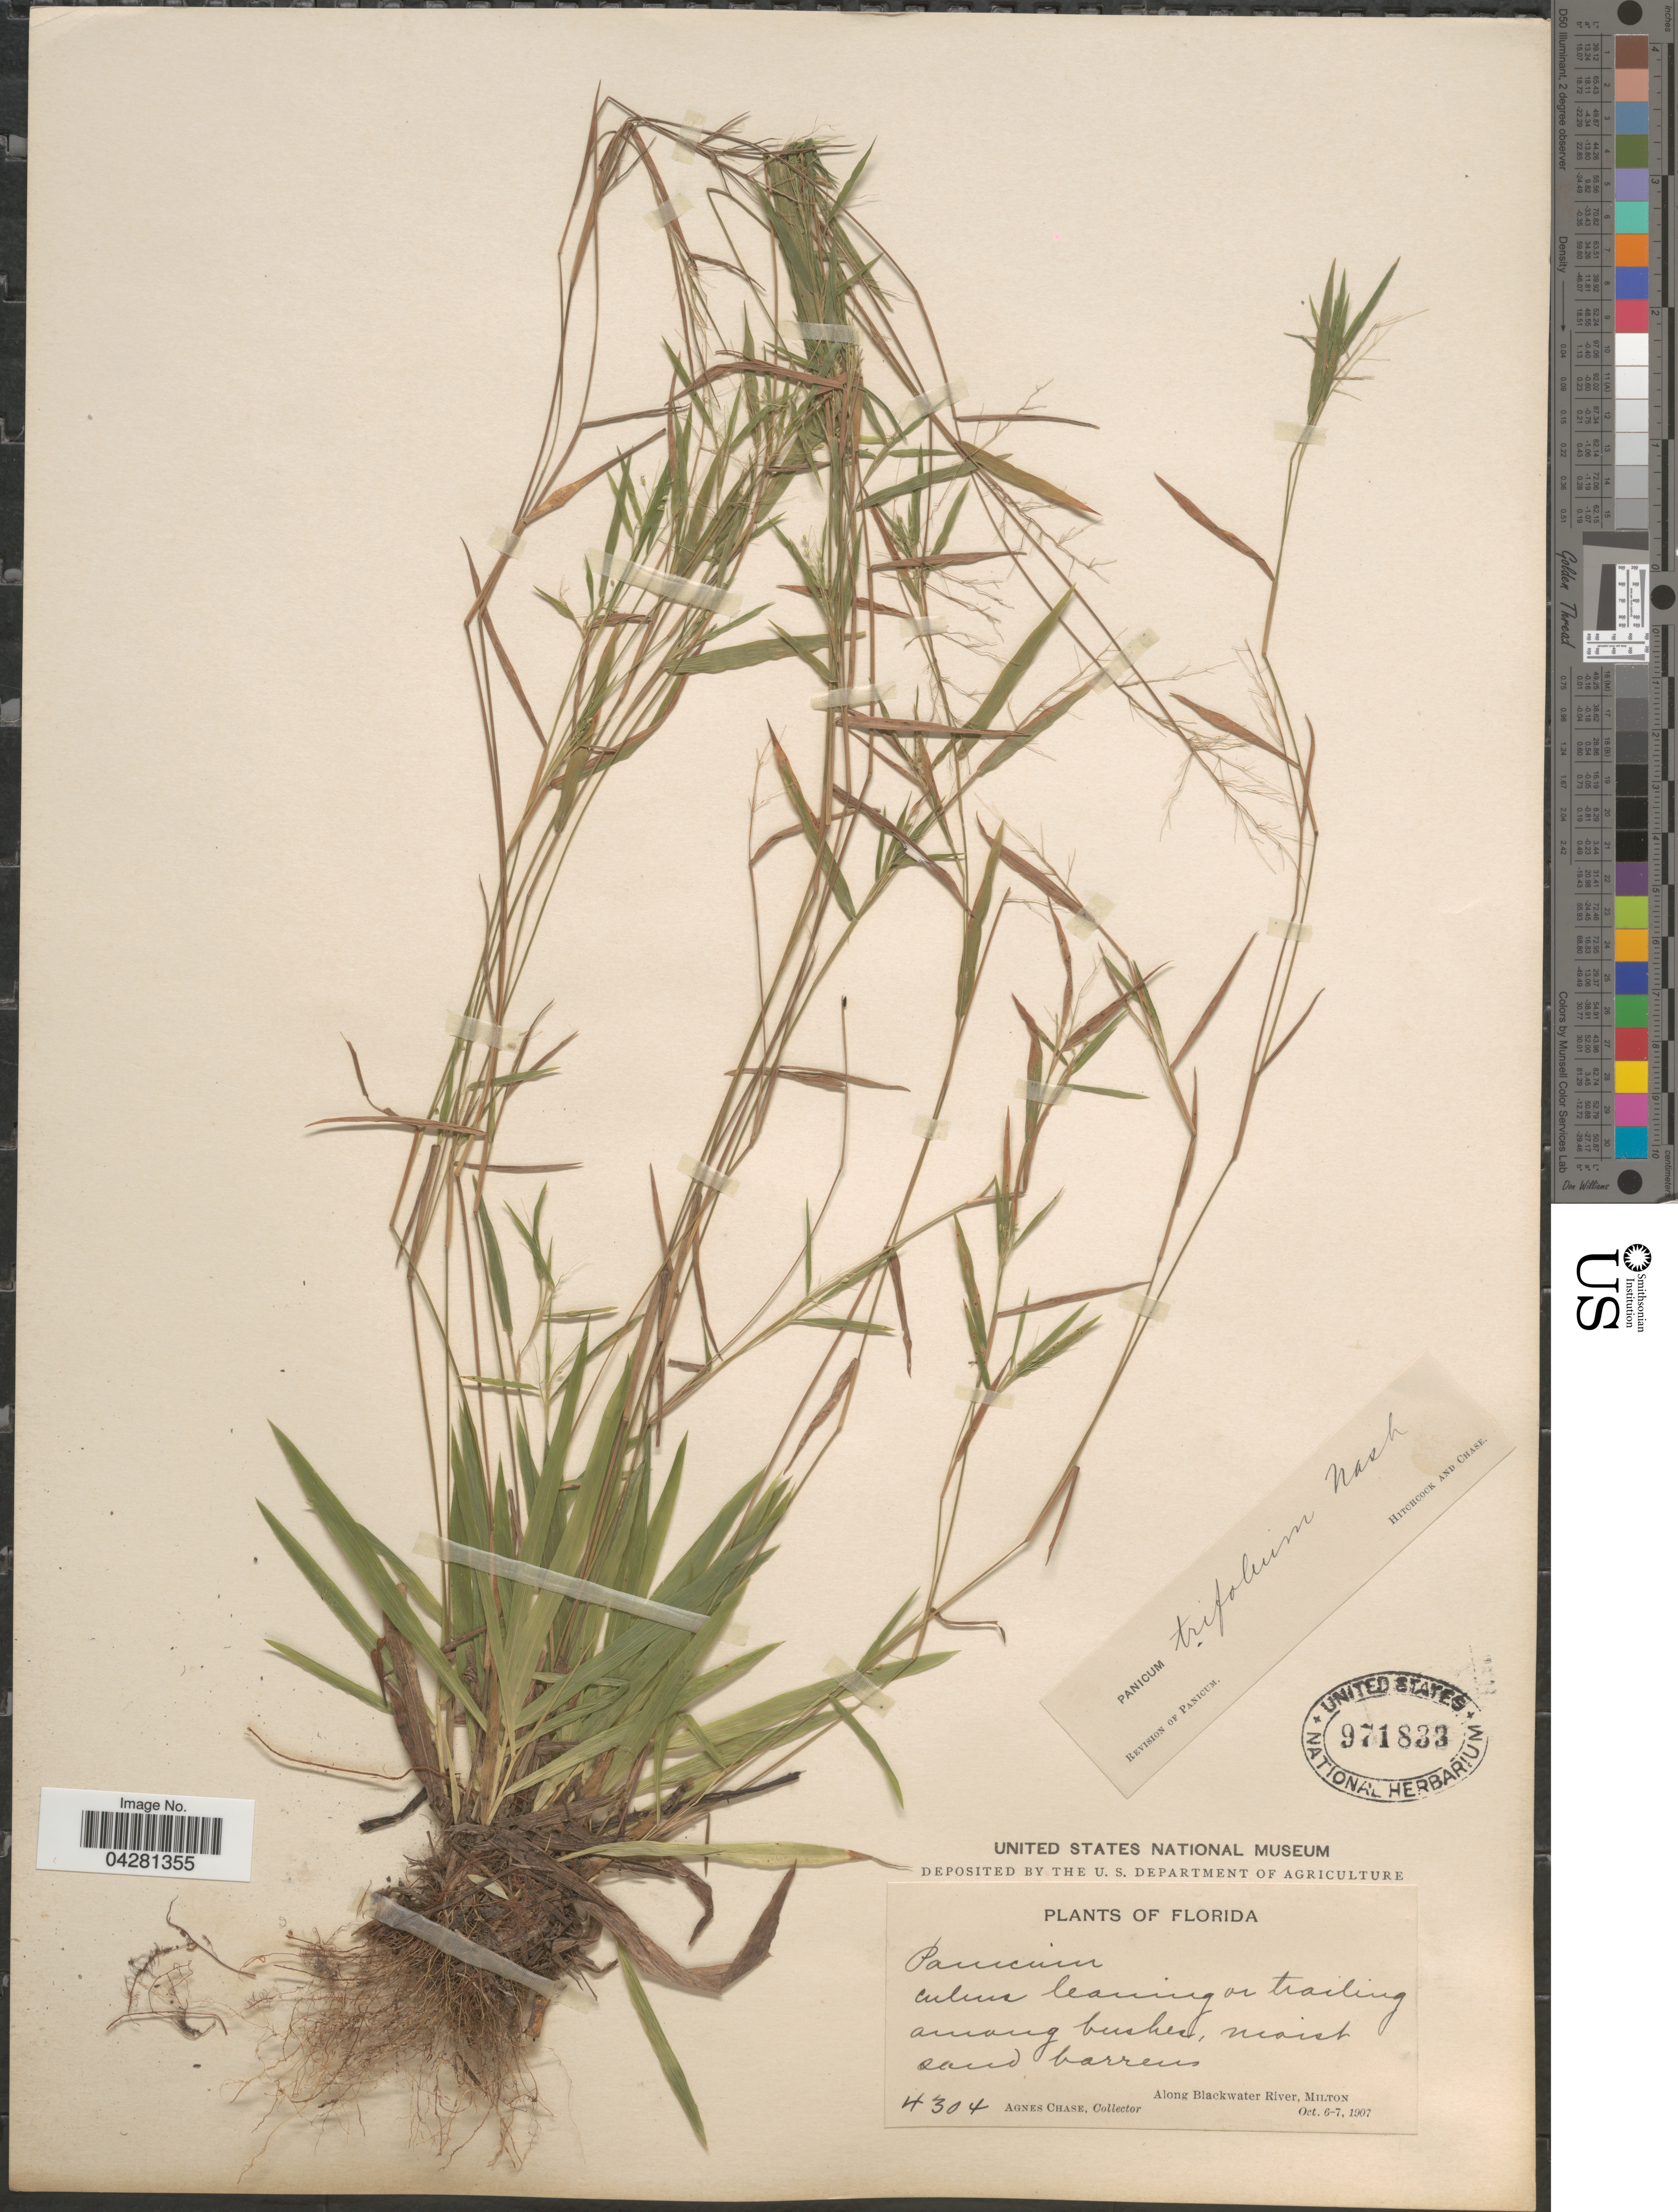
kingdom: Plantae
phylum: Tracheophyta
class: Liliopsida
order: Poales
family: Poaceae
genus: Dichanthelium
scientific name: Dichanthelium dichotomum var. unciphyllum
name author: (Trin.) Davidse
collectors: A. Chase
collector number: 4304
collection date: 1907-10-06/1907-10-07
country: United States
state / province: Florida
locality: Along Blackwater River, Milton.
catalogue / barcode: US 971833